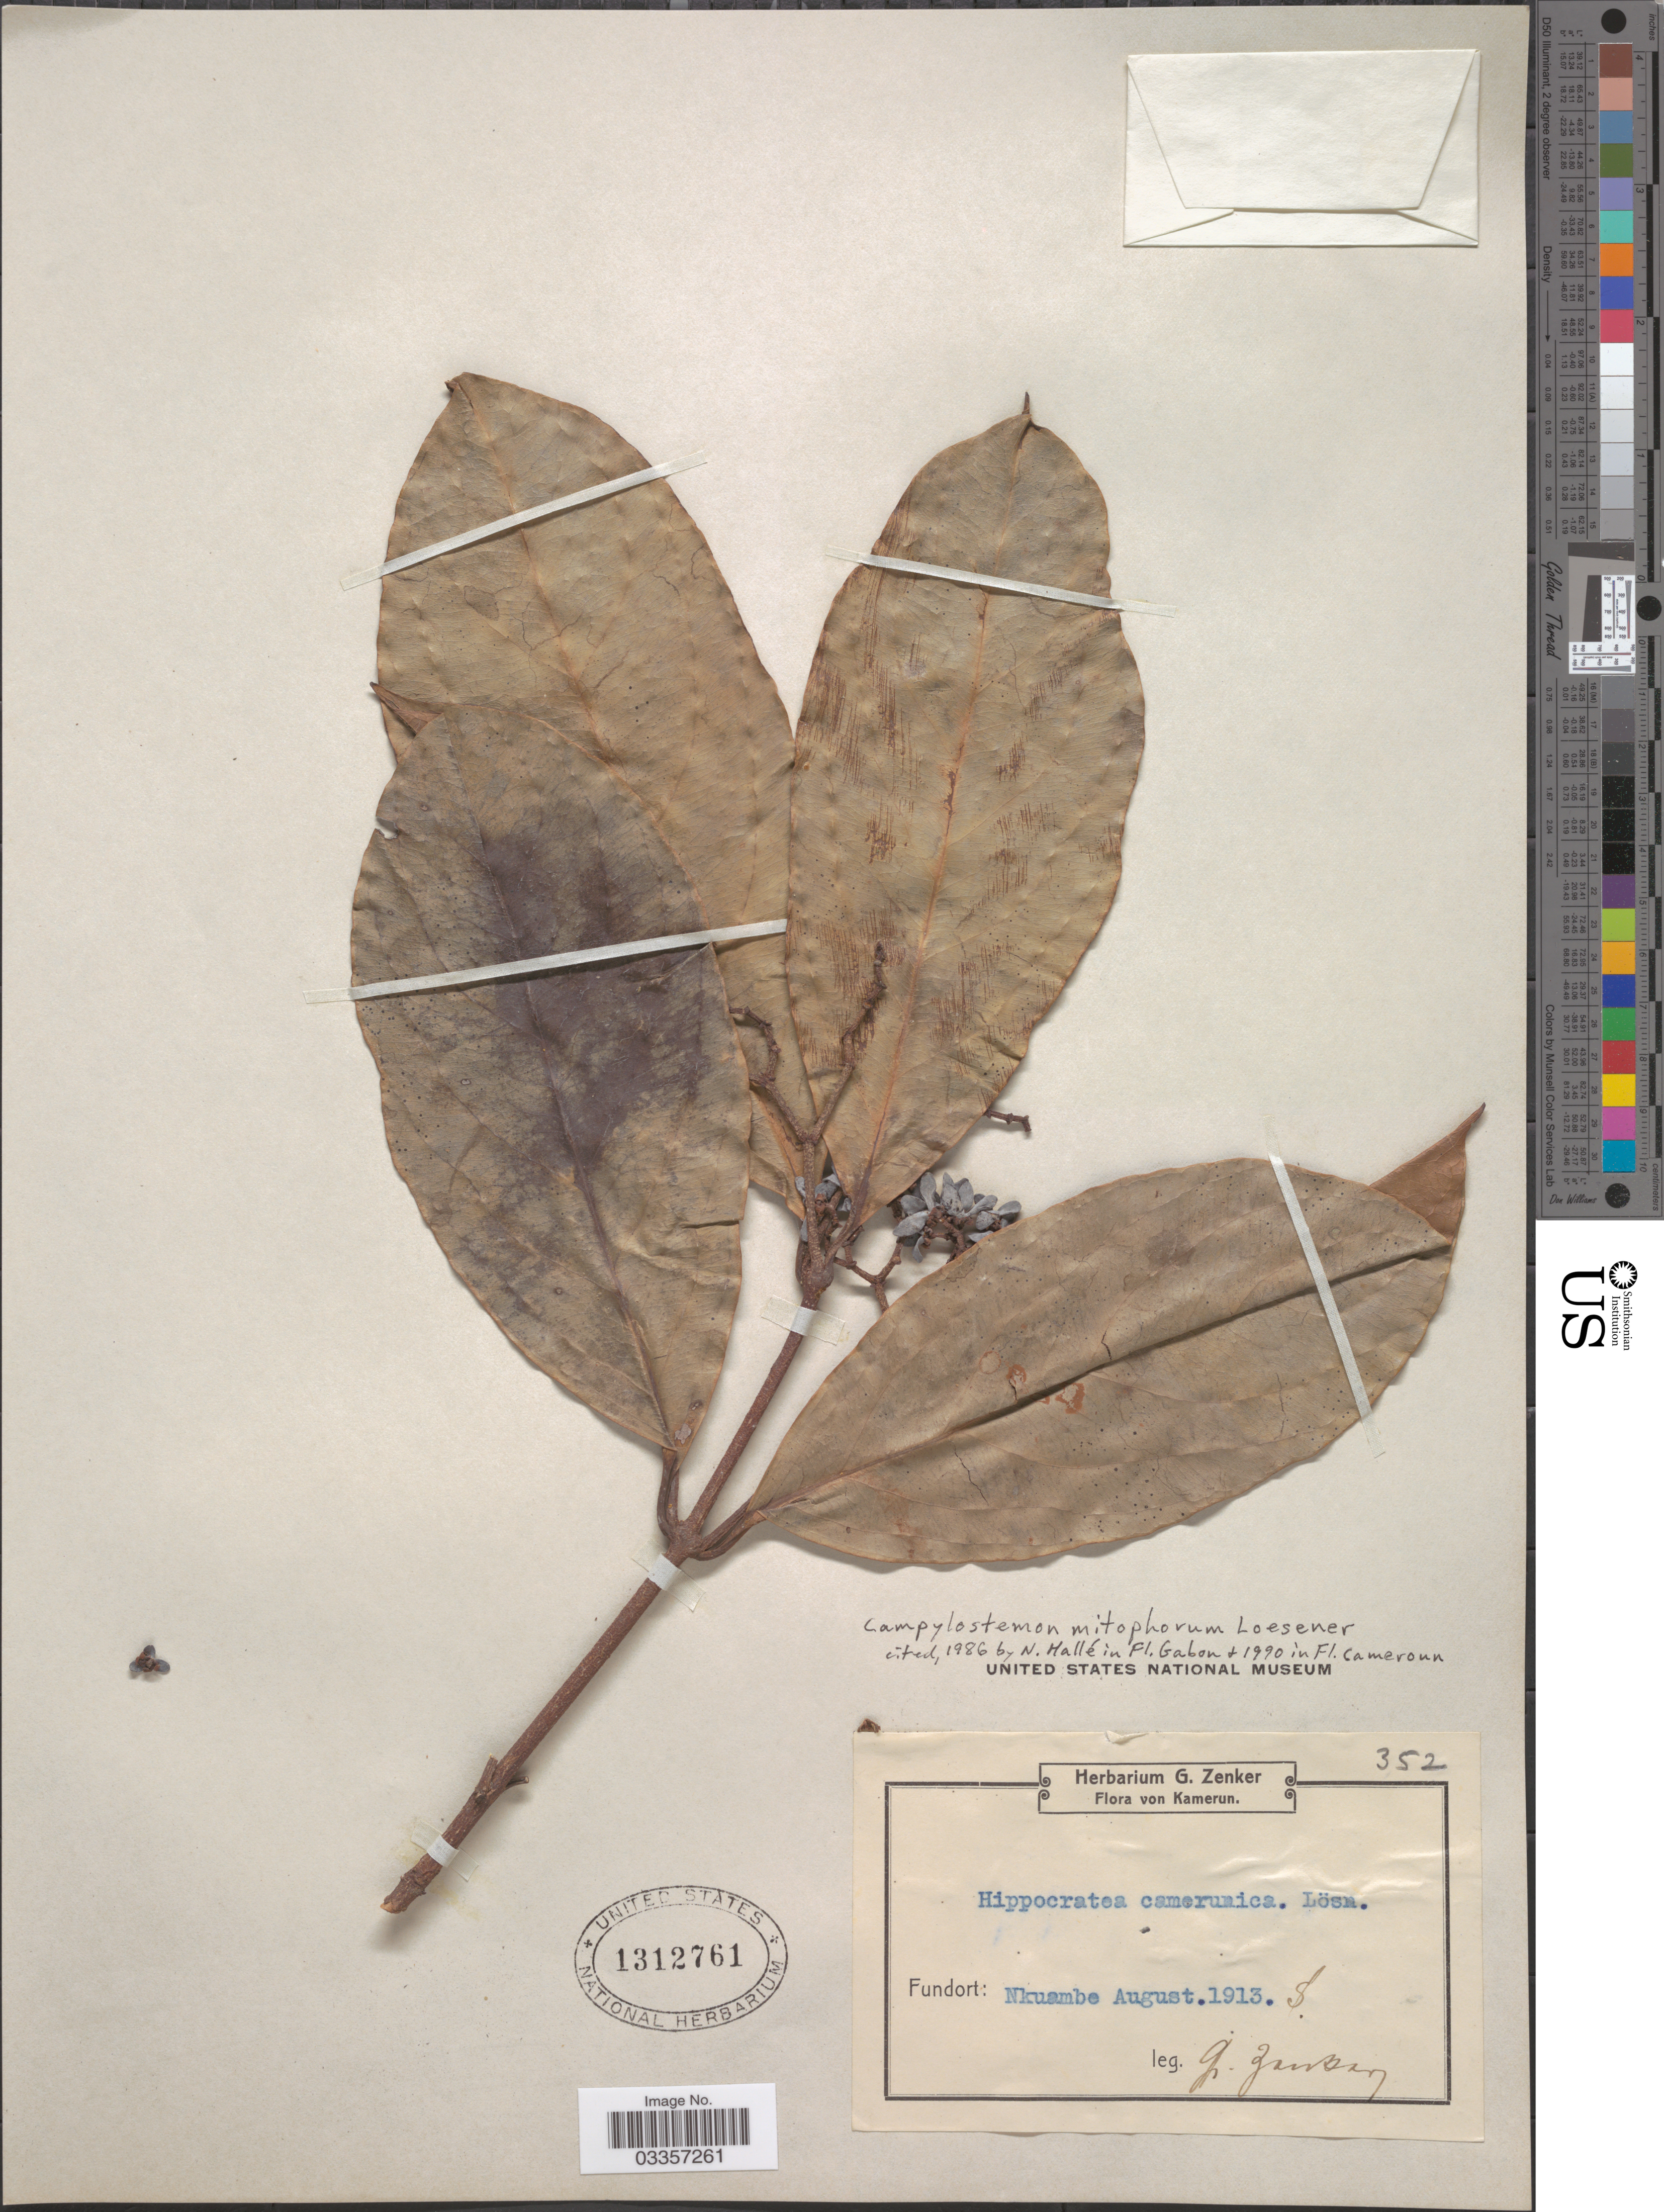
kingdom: Plantae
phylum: Tracheophyta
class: Magnoliopsida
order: Celastrales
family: Celastraceae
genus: Campylostemon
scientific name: Campylostemon mitophorus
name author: Loes.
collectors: G. A. Zenker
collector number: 352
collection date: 1913-08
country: Cameroon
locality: Kamerun. Nkuambe.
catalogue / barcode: US 1312761